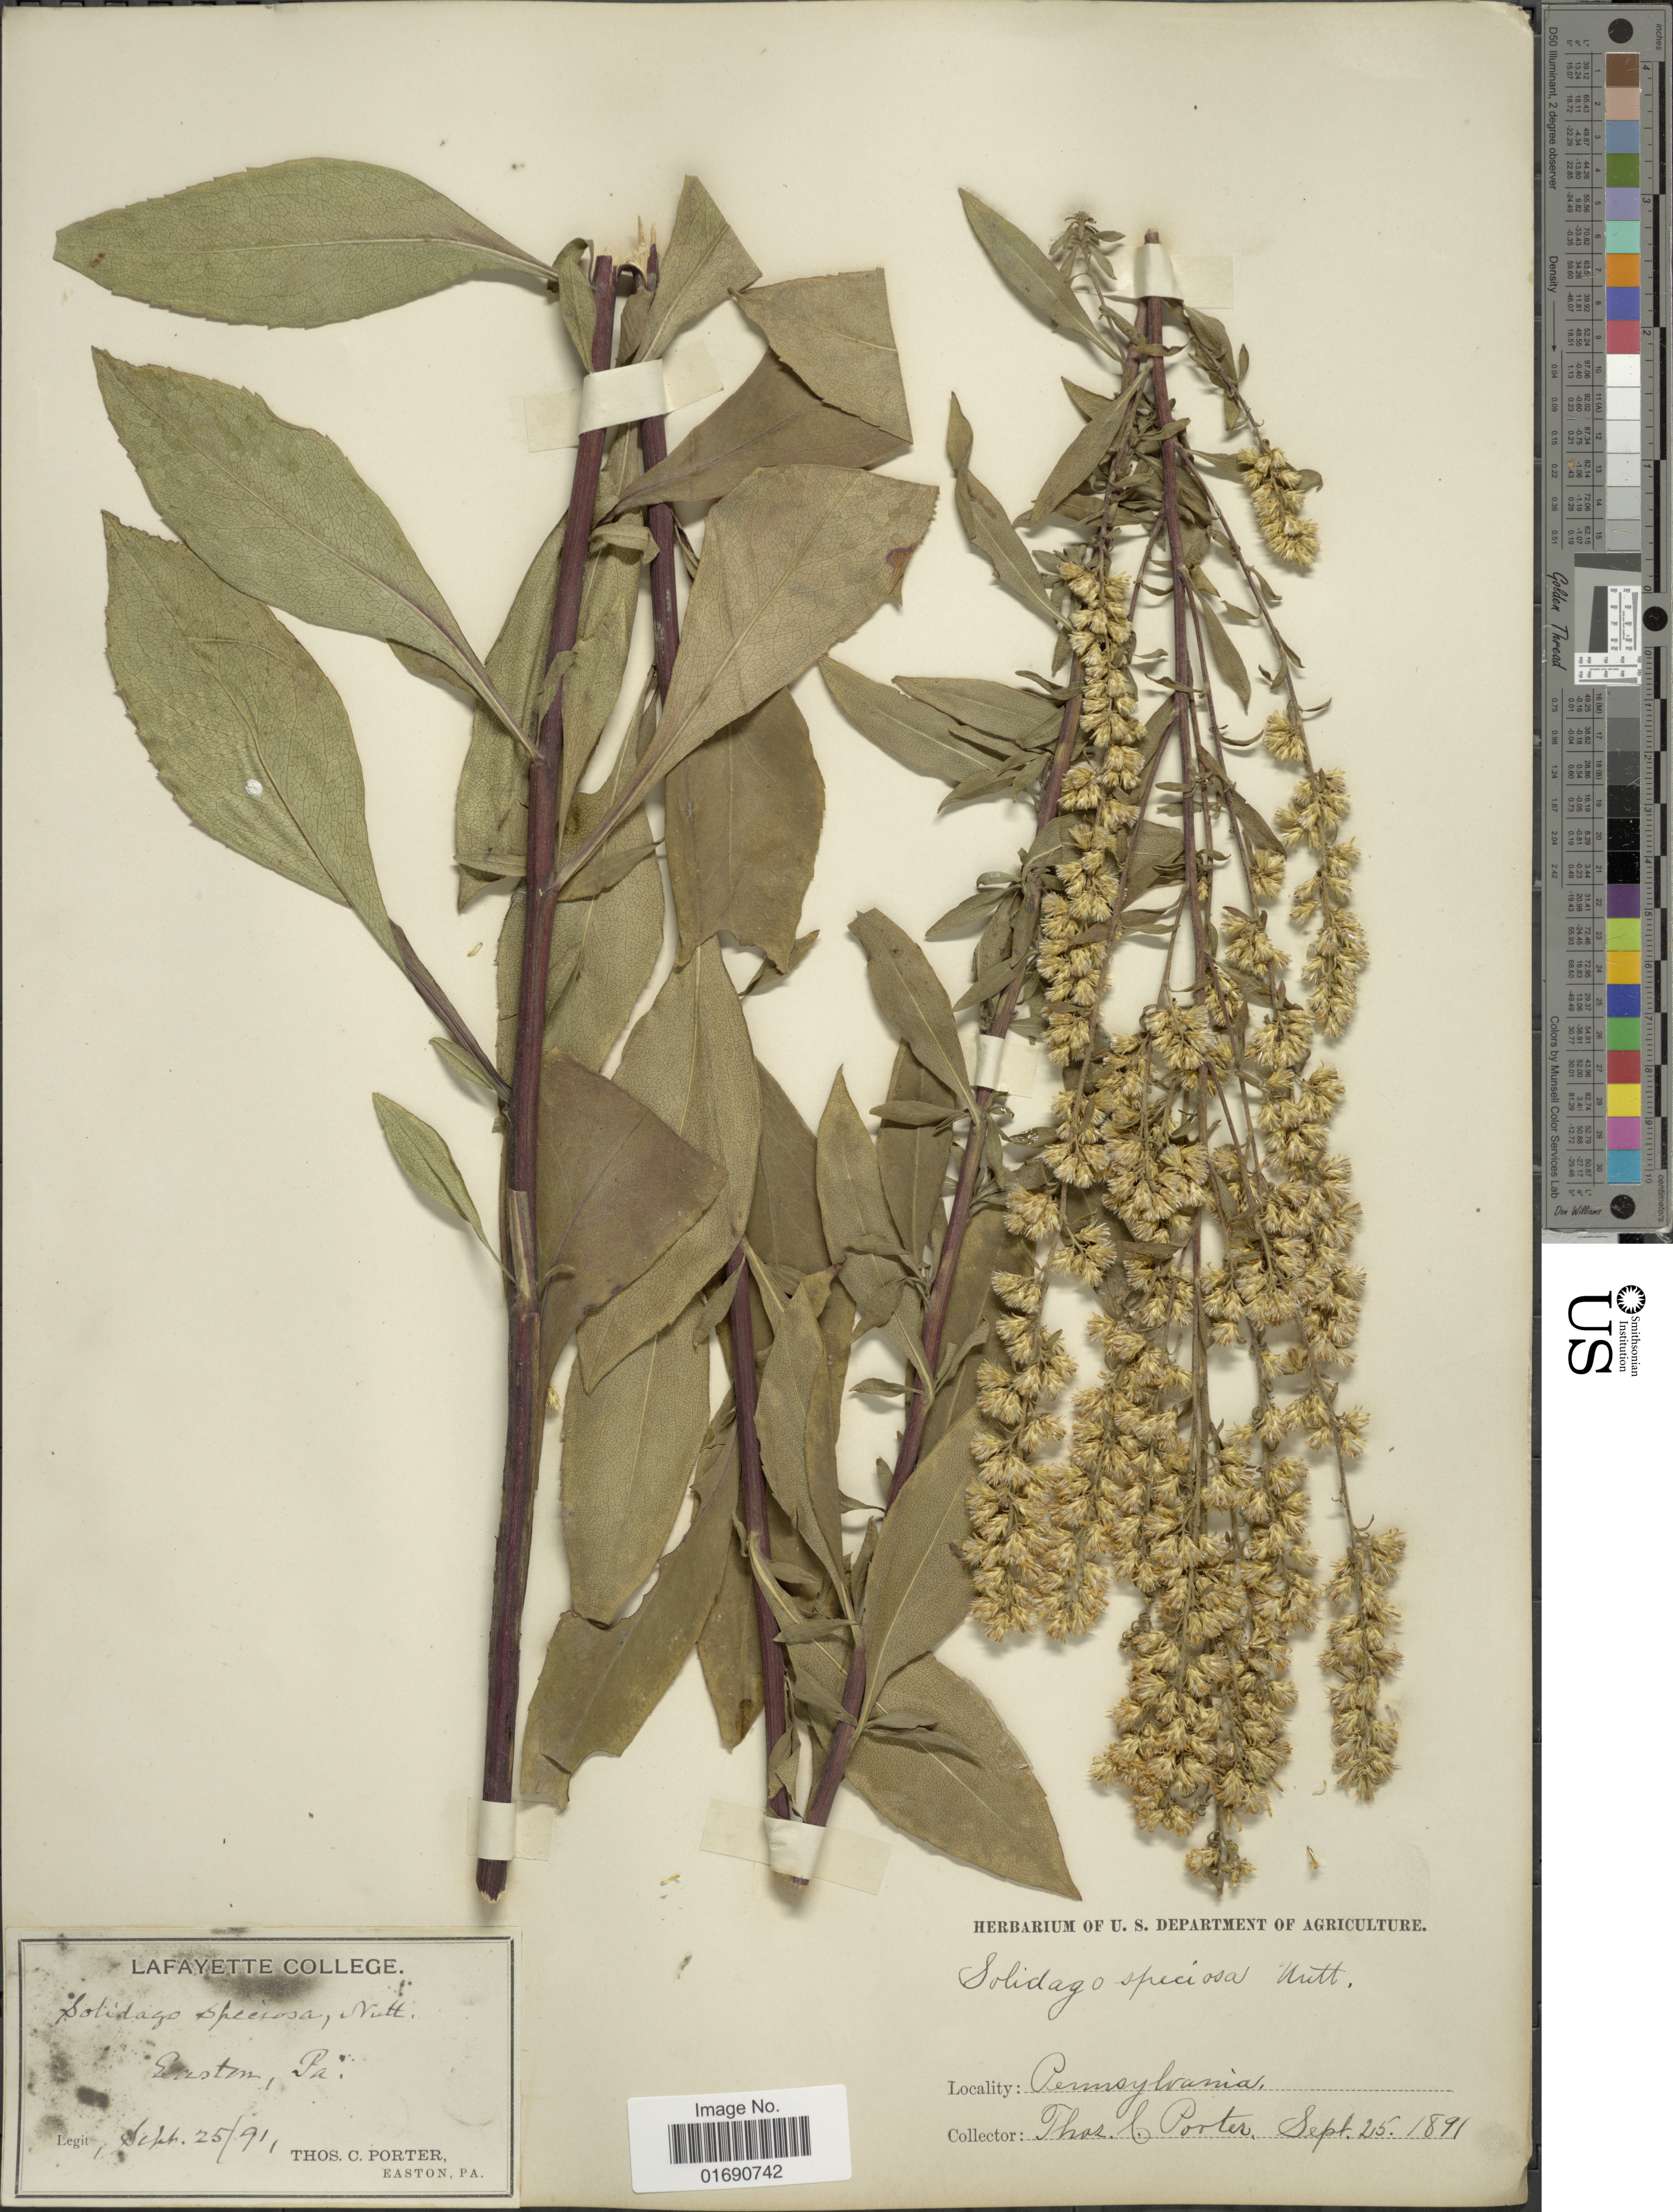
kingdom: Plantae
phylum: Tracheophyta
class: Magnoliopsida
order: Asterales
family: Asteraceae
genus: Solidago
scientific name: Solidago speciosa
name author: Nutt.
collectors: T. C. Porter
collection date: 1891-09-25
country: United States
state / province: Pennsylvania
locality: Easton